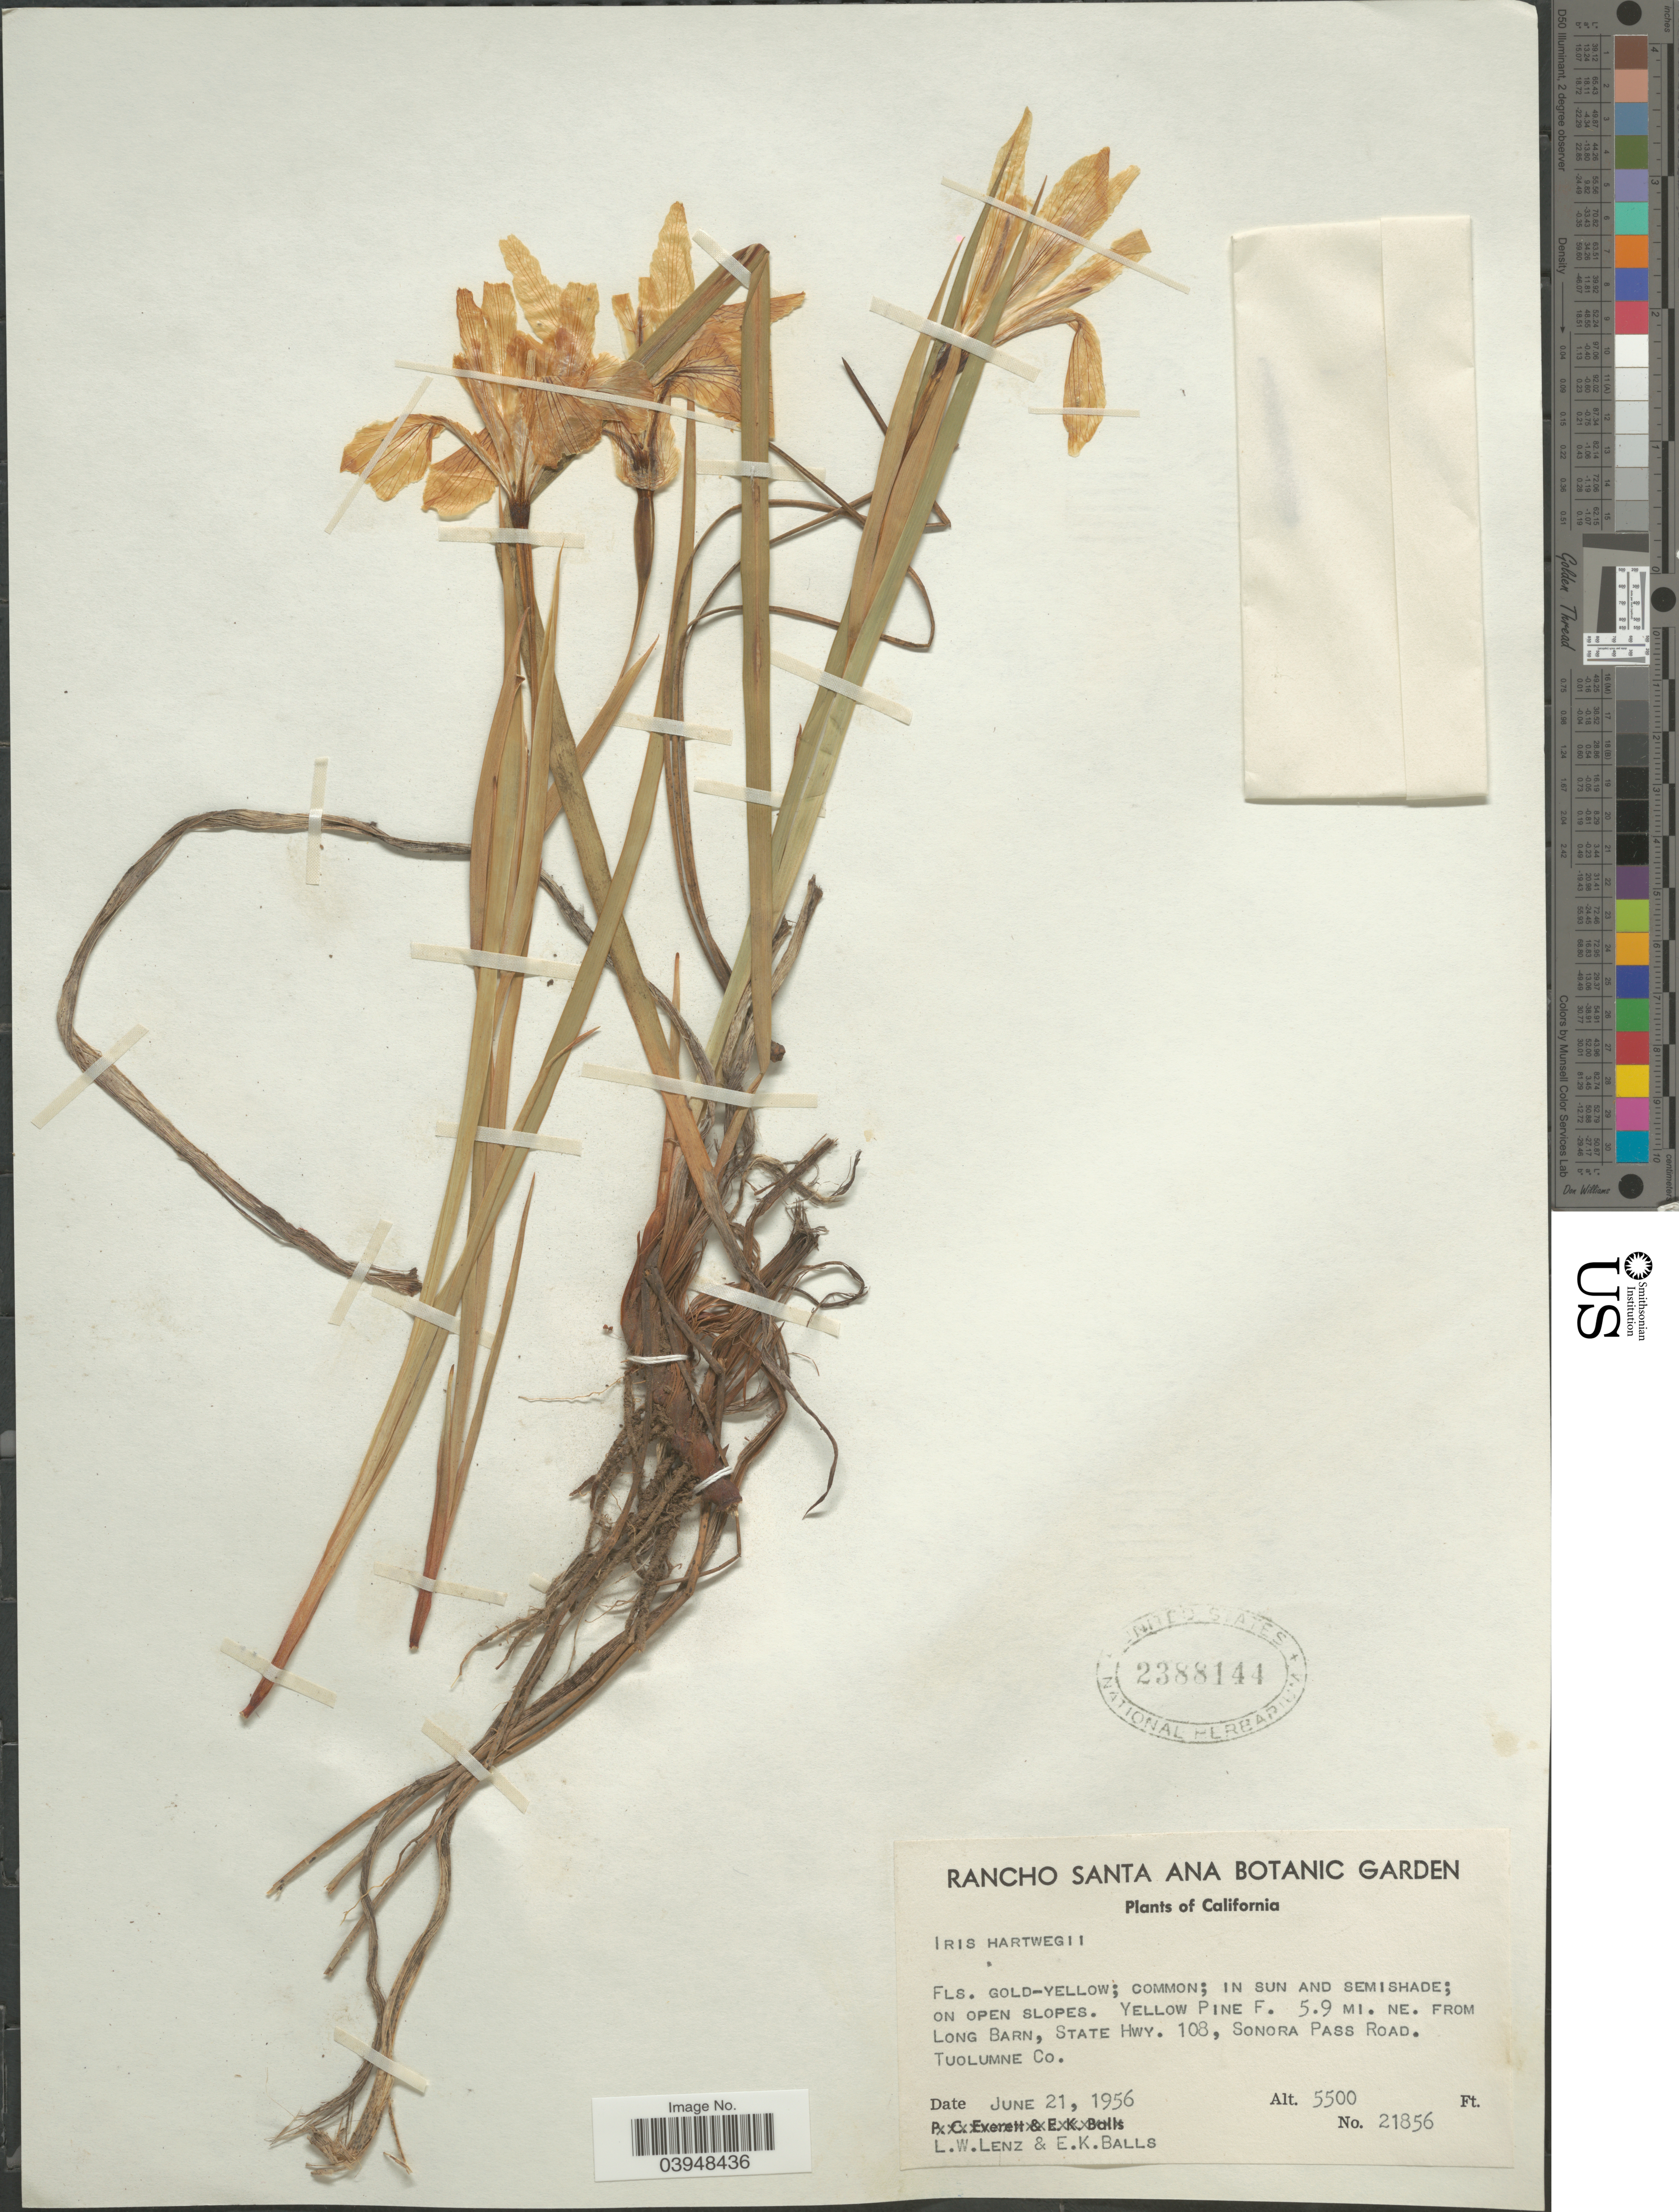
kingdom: Plantae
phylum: Tracheophyta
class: Liliopsida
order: Asparagales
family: Iridaceae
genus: Iris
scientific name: Iris hartwegii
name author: Baker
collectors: L. Lenz & E. K. Balls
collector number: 21856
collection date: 1956-06-21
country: United States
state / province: California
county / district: Tuolumne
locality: Yellow Pine F. 5.9 mi. ne. from Long Barn, State Hwy. 108, Sonora Pass Road. Tuolumne Co.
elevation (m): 1676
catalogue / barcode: US 2388144